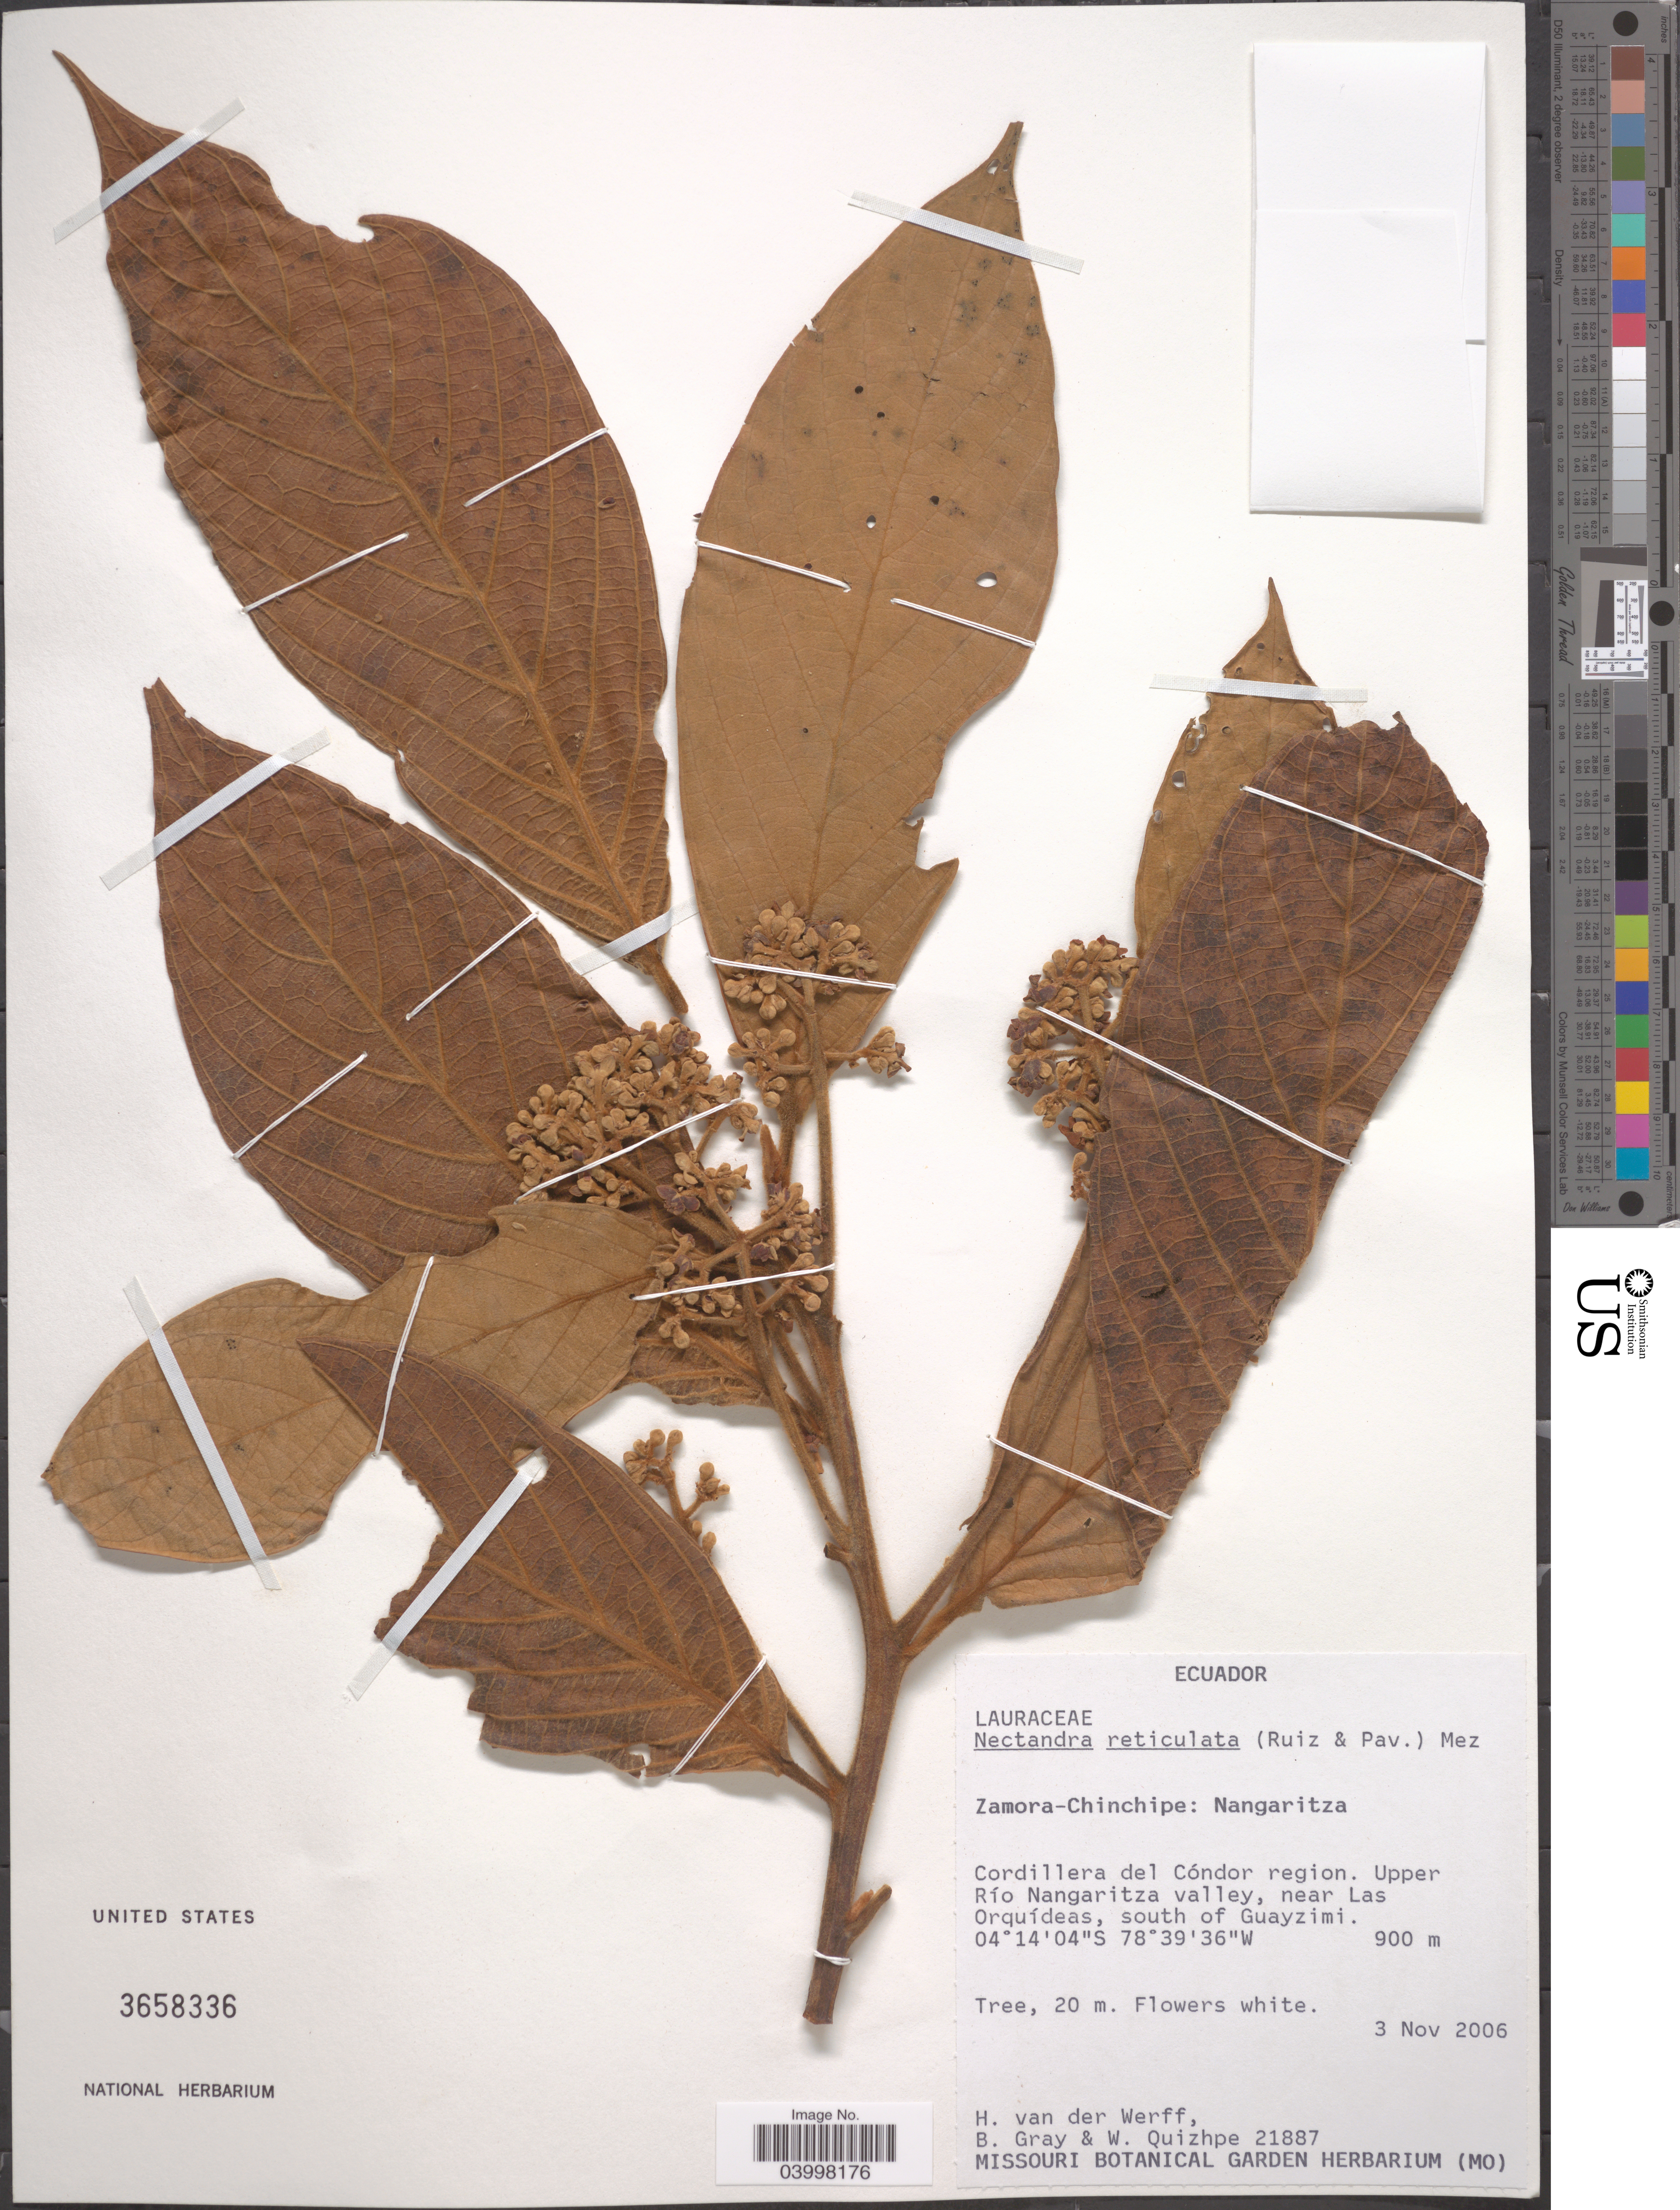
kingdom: Plantae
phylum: Tracheophyta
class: Magnoliopsida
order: Laurales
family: Lauraceae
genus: Nectandra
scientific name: Nectandra reticulata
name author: (Ruiz & Pav.) Mez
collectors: H. van der Werff, B. Gray & W. Quizhpe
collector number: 21887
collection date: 2006-11-03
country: Ecuador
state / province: Zamora-Chinchipe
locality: Nangaritza. Cordillera del Cóndor region. Upper Río Nangaritza valley, near Las Orquídeas, south of Guayzimi.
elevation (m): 900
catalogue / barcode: US 3658336